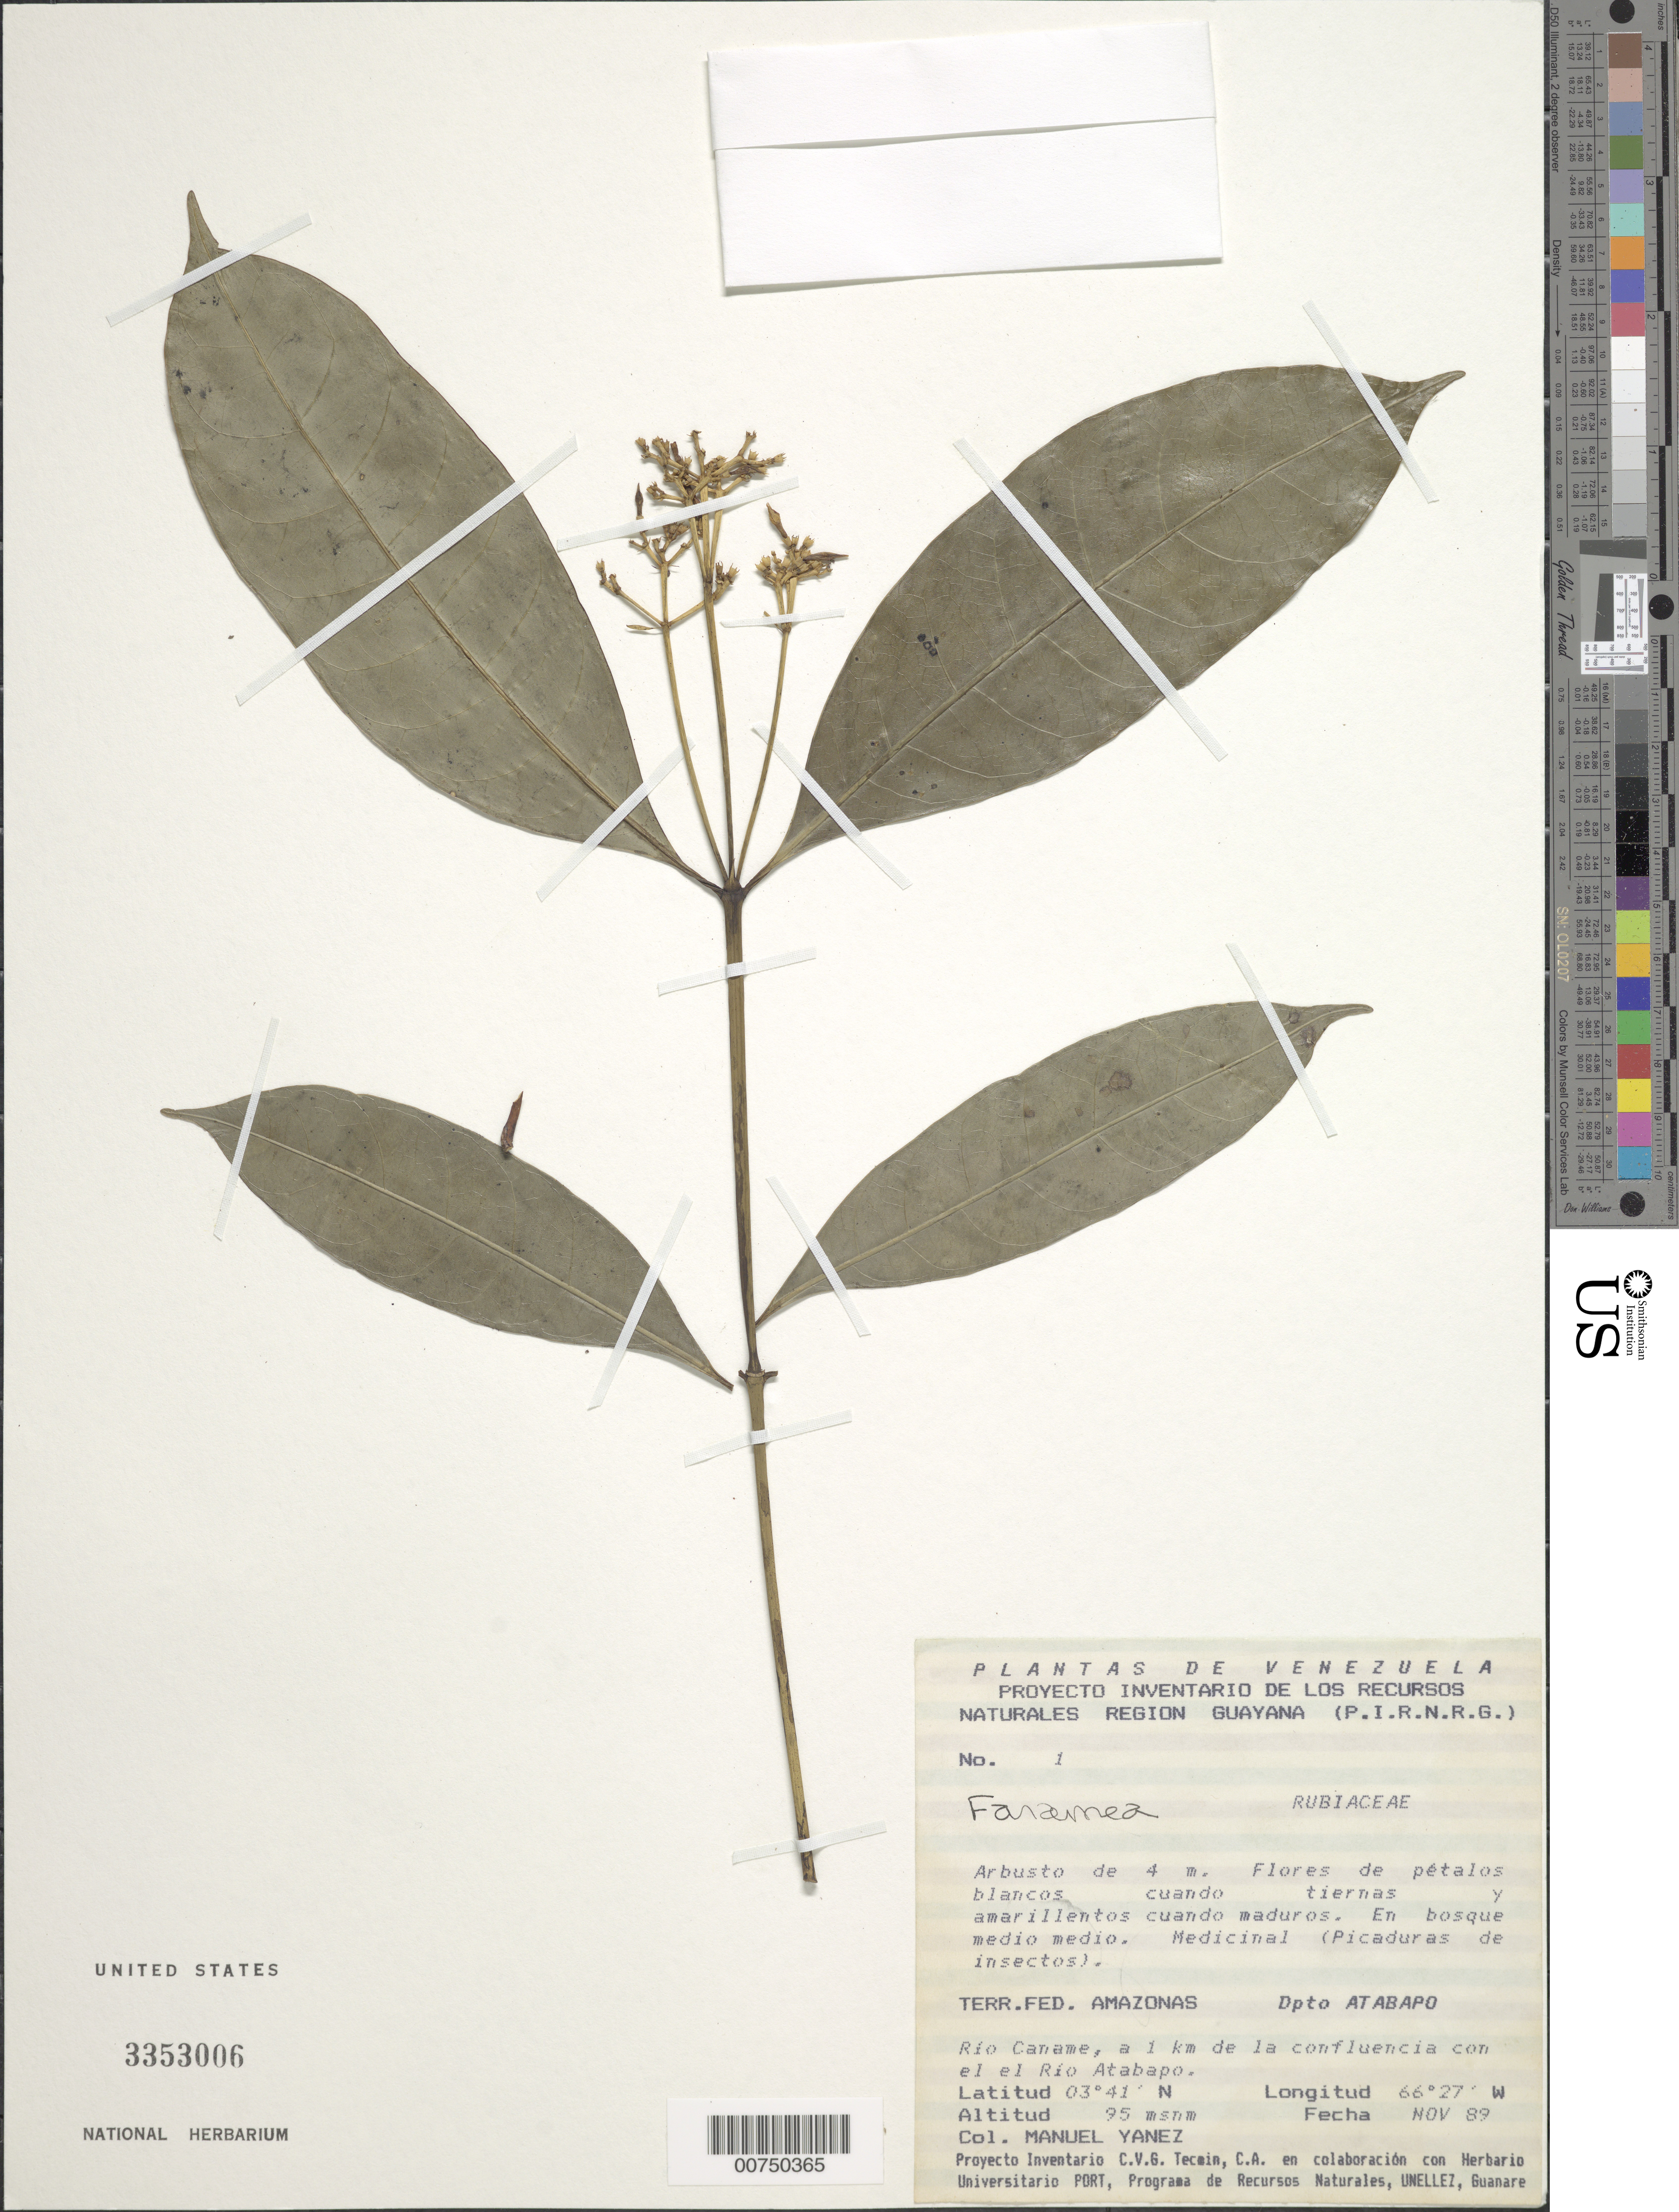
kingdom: Plantae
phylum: Tracheophyta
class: Magnoliopsida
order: Gentianales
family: Rubiaceae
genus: Faramea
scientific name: Faramea sp.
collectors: M. Yanez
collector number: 1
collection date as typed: Nov-89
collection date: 1989-11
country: Venezuela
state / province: Amazonas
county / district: Atabapo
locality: Río Caname, a 1 km de la confluencia con el río Atabapo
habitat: Bosque medio medio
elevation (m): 95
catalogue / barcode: US 3353006